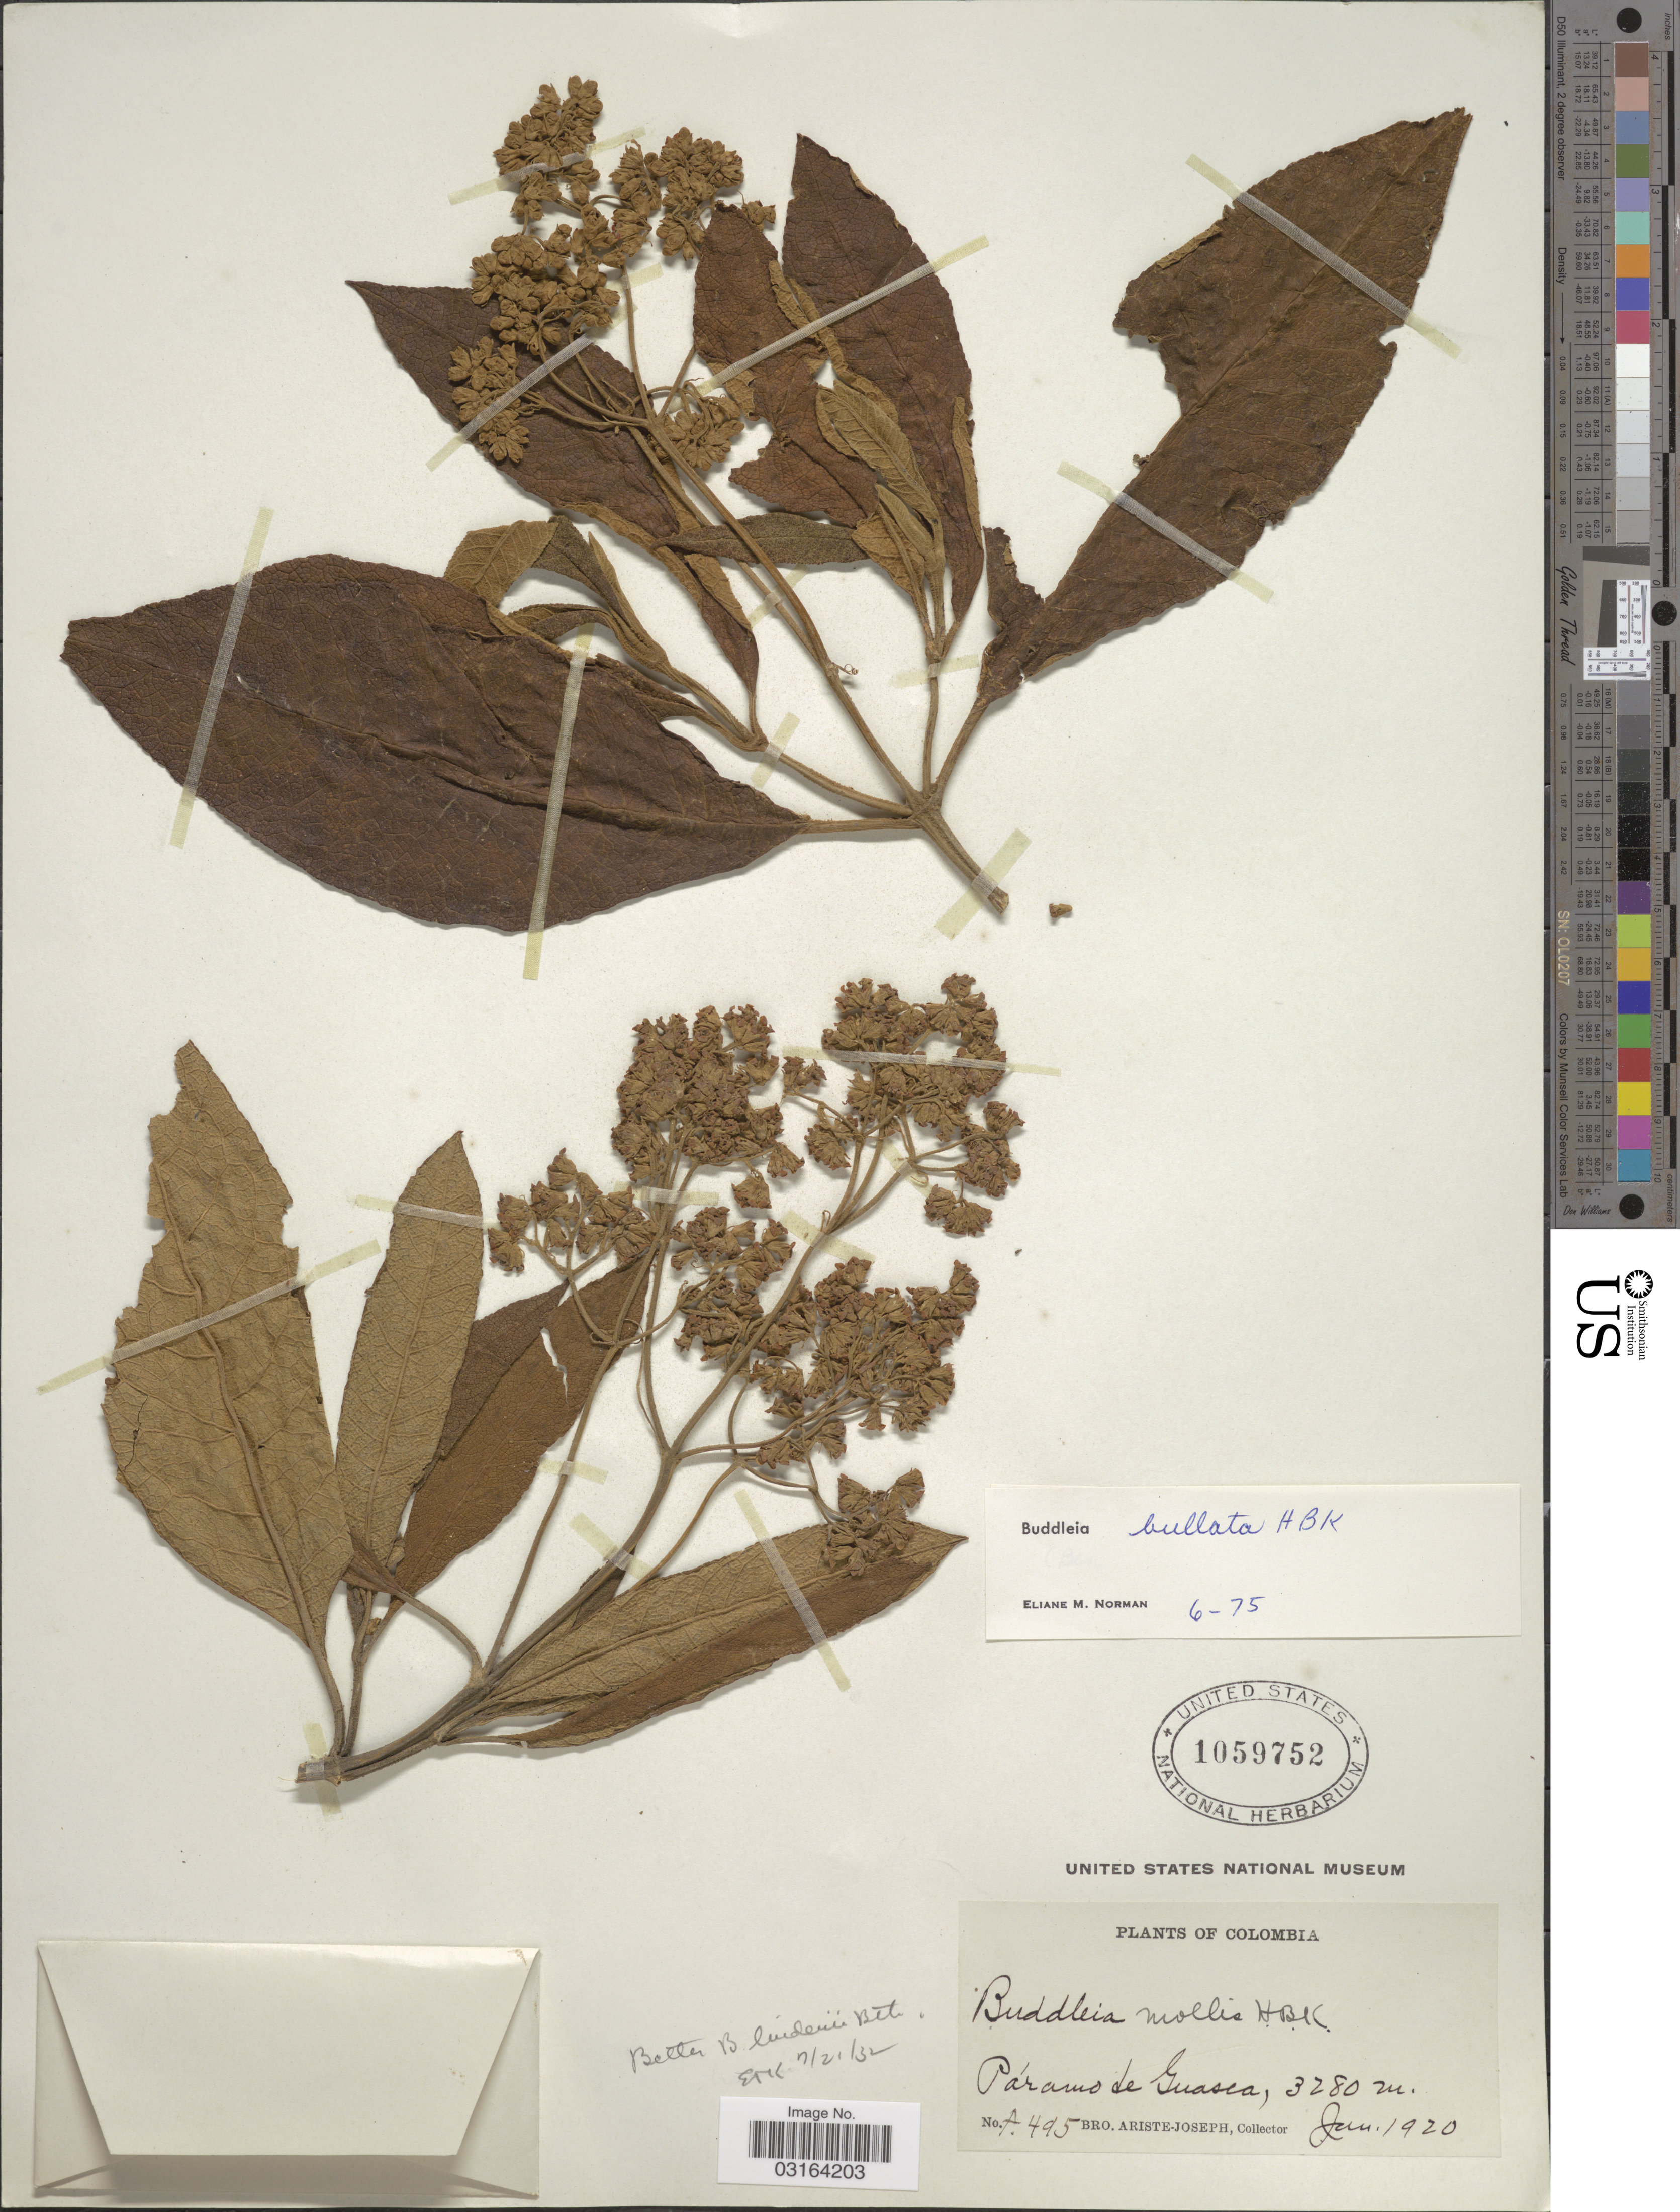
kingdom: Plantae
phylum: Tracheophyta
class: Magnoliopsida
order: Lamiales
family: Scrophulariaceae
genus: Buddleja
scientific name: Buddleja bullata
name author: Kunth in Humb. & et al.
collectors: Bro. Ariste-Joseph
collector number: A495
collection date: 1920-01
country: Colombia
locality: Páramo de Guasca.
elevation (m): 3280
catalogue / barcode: US 1059752